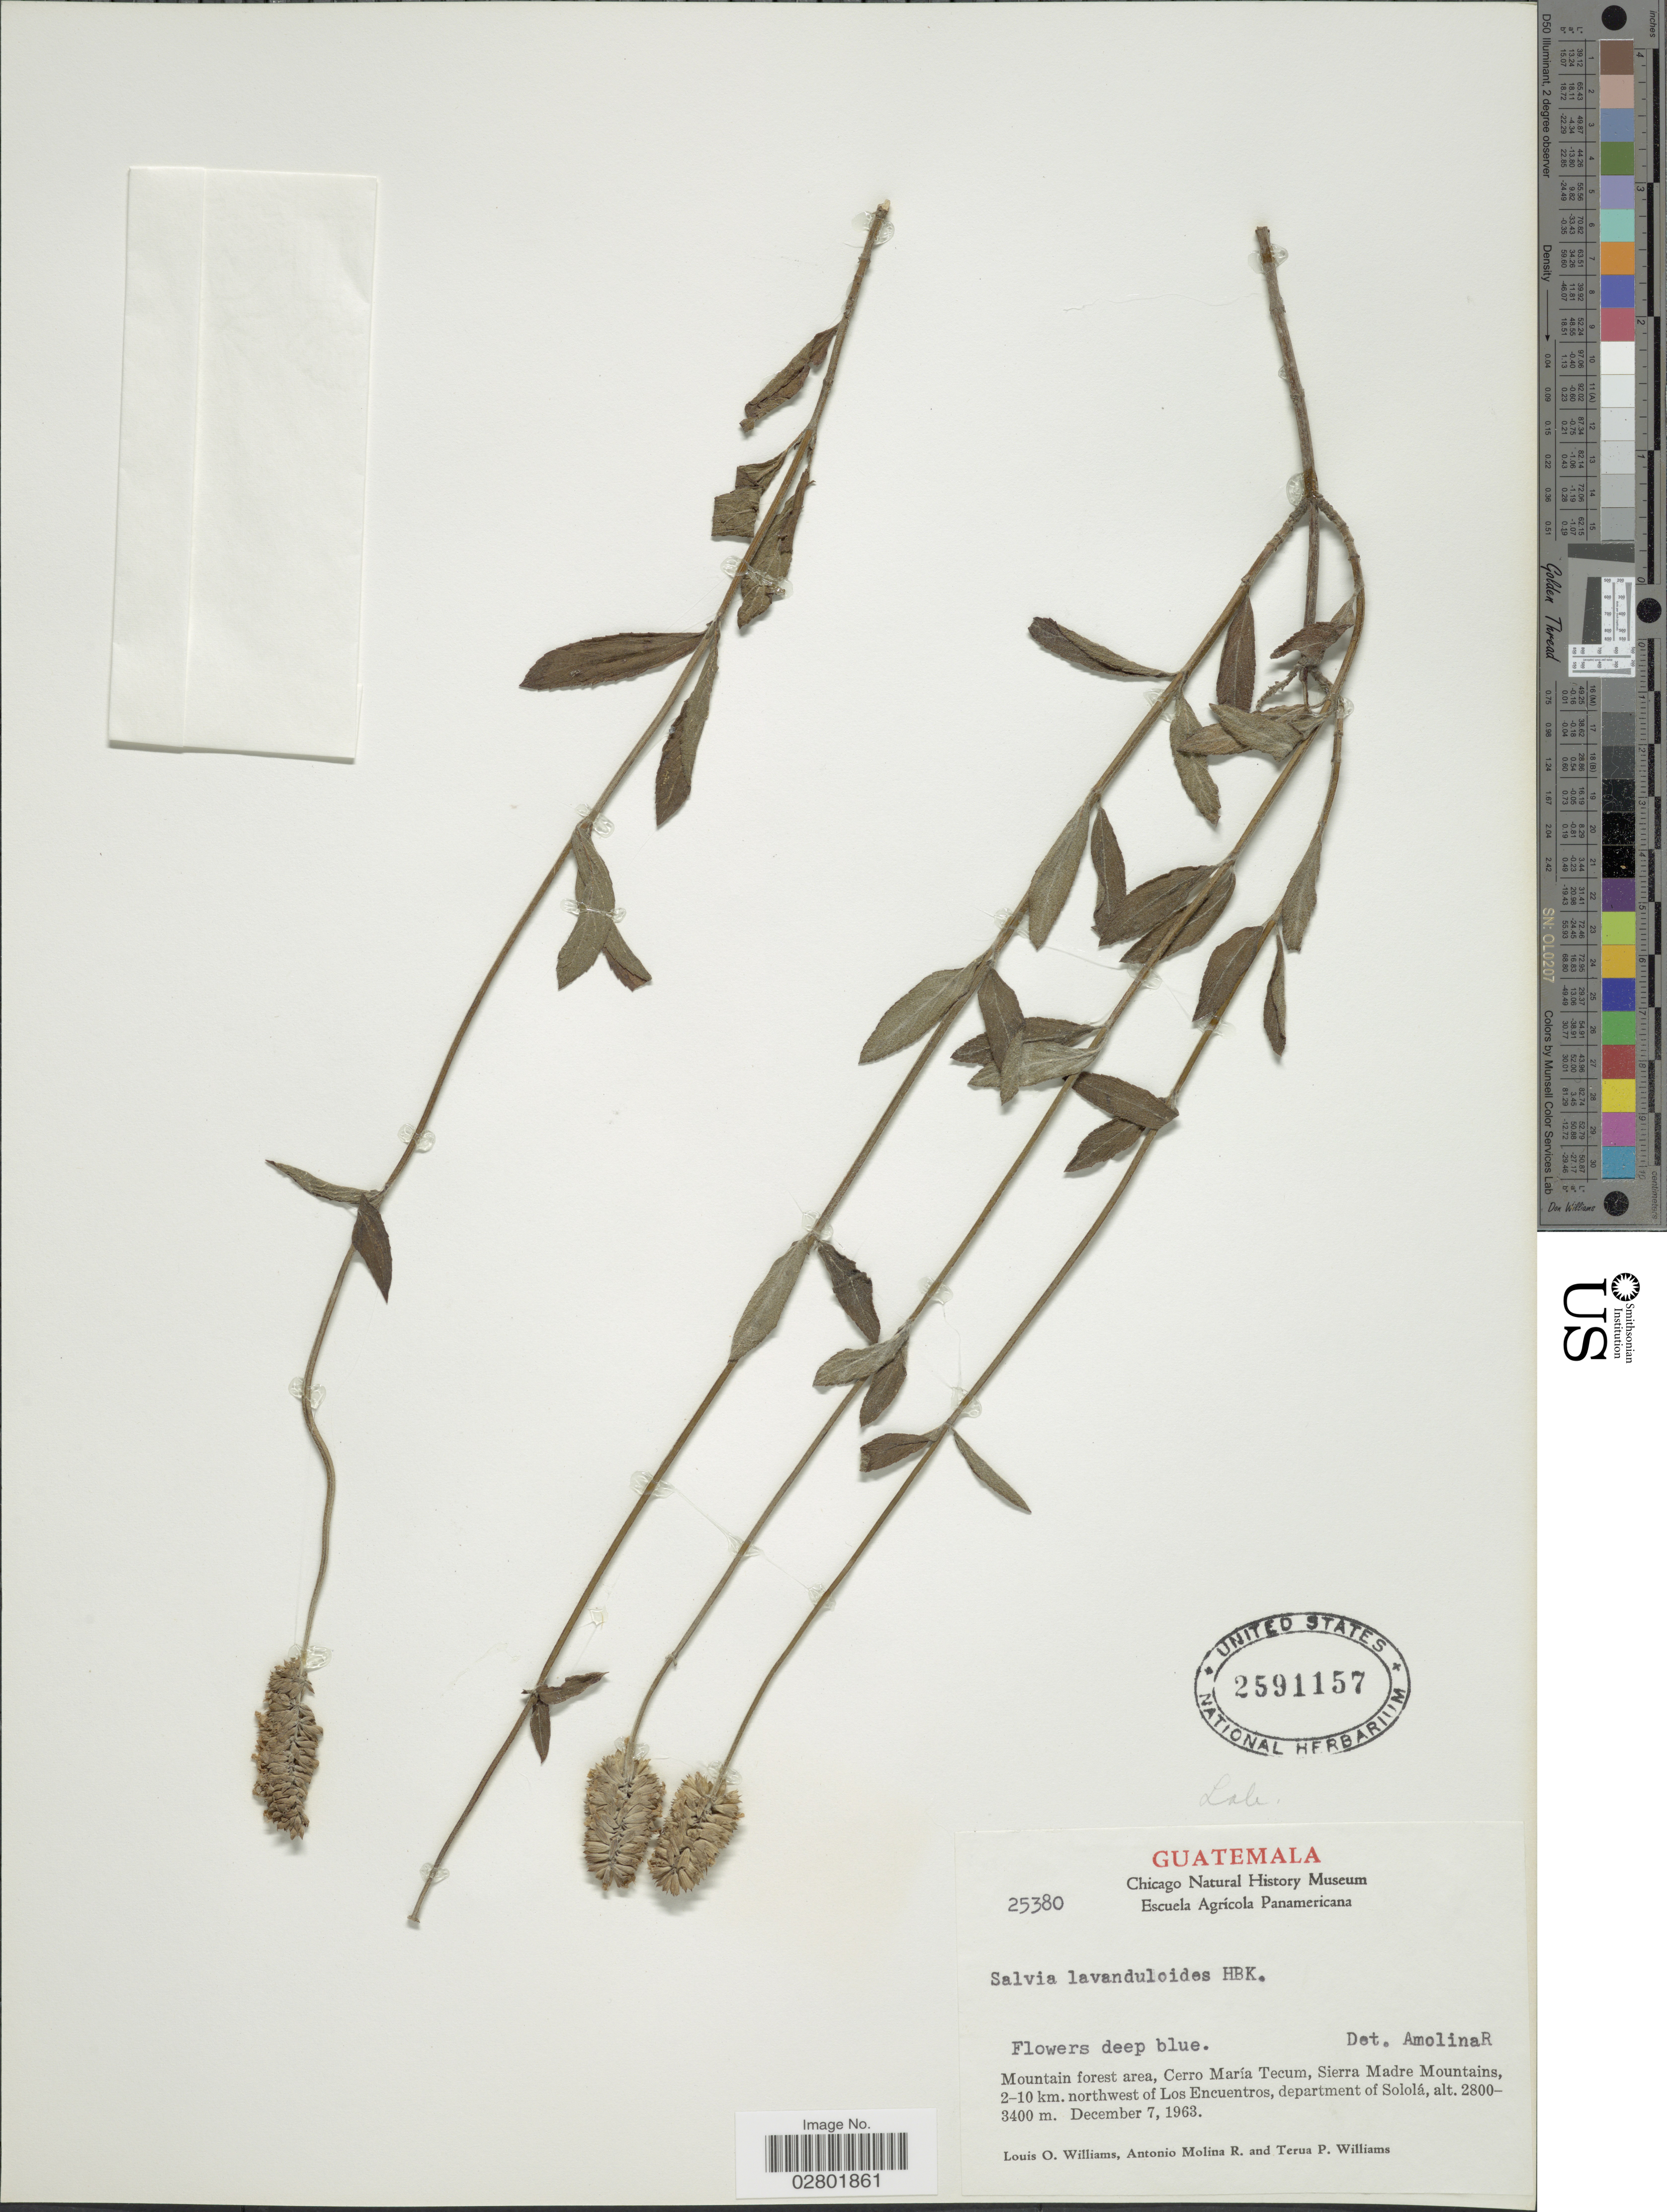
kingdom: Plantae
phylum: Tracheophyta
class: Magnoliopsida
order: Lamiales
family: Lamiaceae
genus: Salvia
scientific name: Salvia lavanduloides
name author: Kunth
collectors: L. O. Williams, A. Molina R. & T. Williams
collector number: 25380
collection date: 1963-12-07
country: Guatemala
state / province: Sololá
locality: Mountain forest area, Cerro María Tecum, Sierra Madre Mountains, 2-10 km. northwest of Los Encuentros, department of Sololá.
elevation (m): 2800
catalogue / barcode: US 2591157